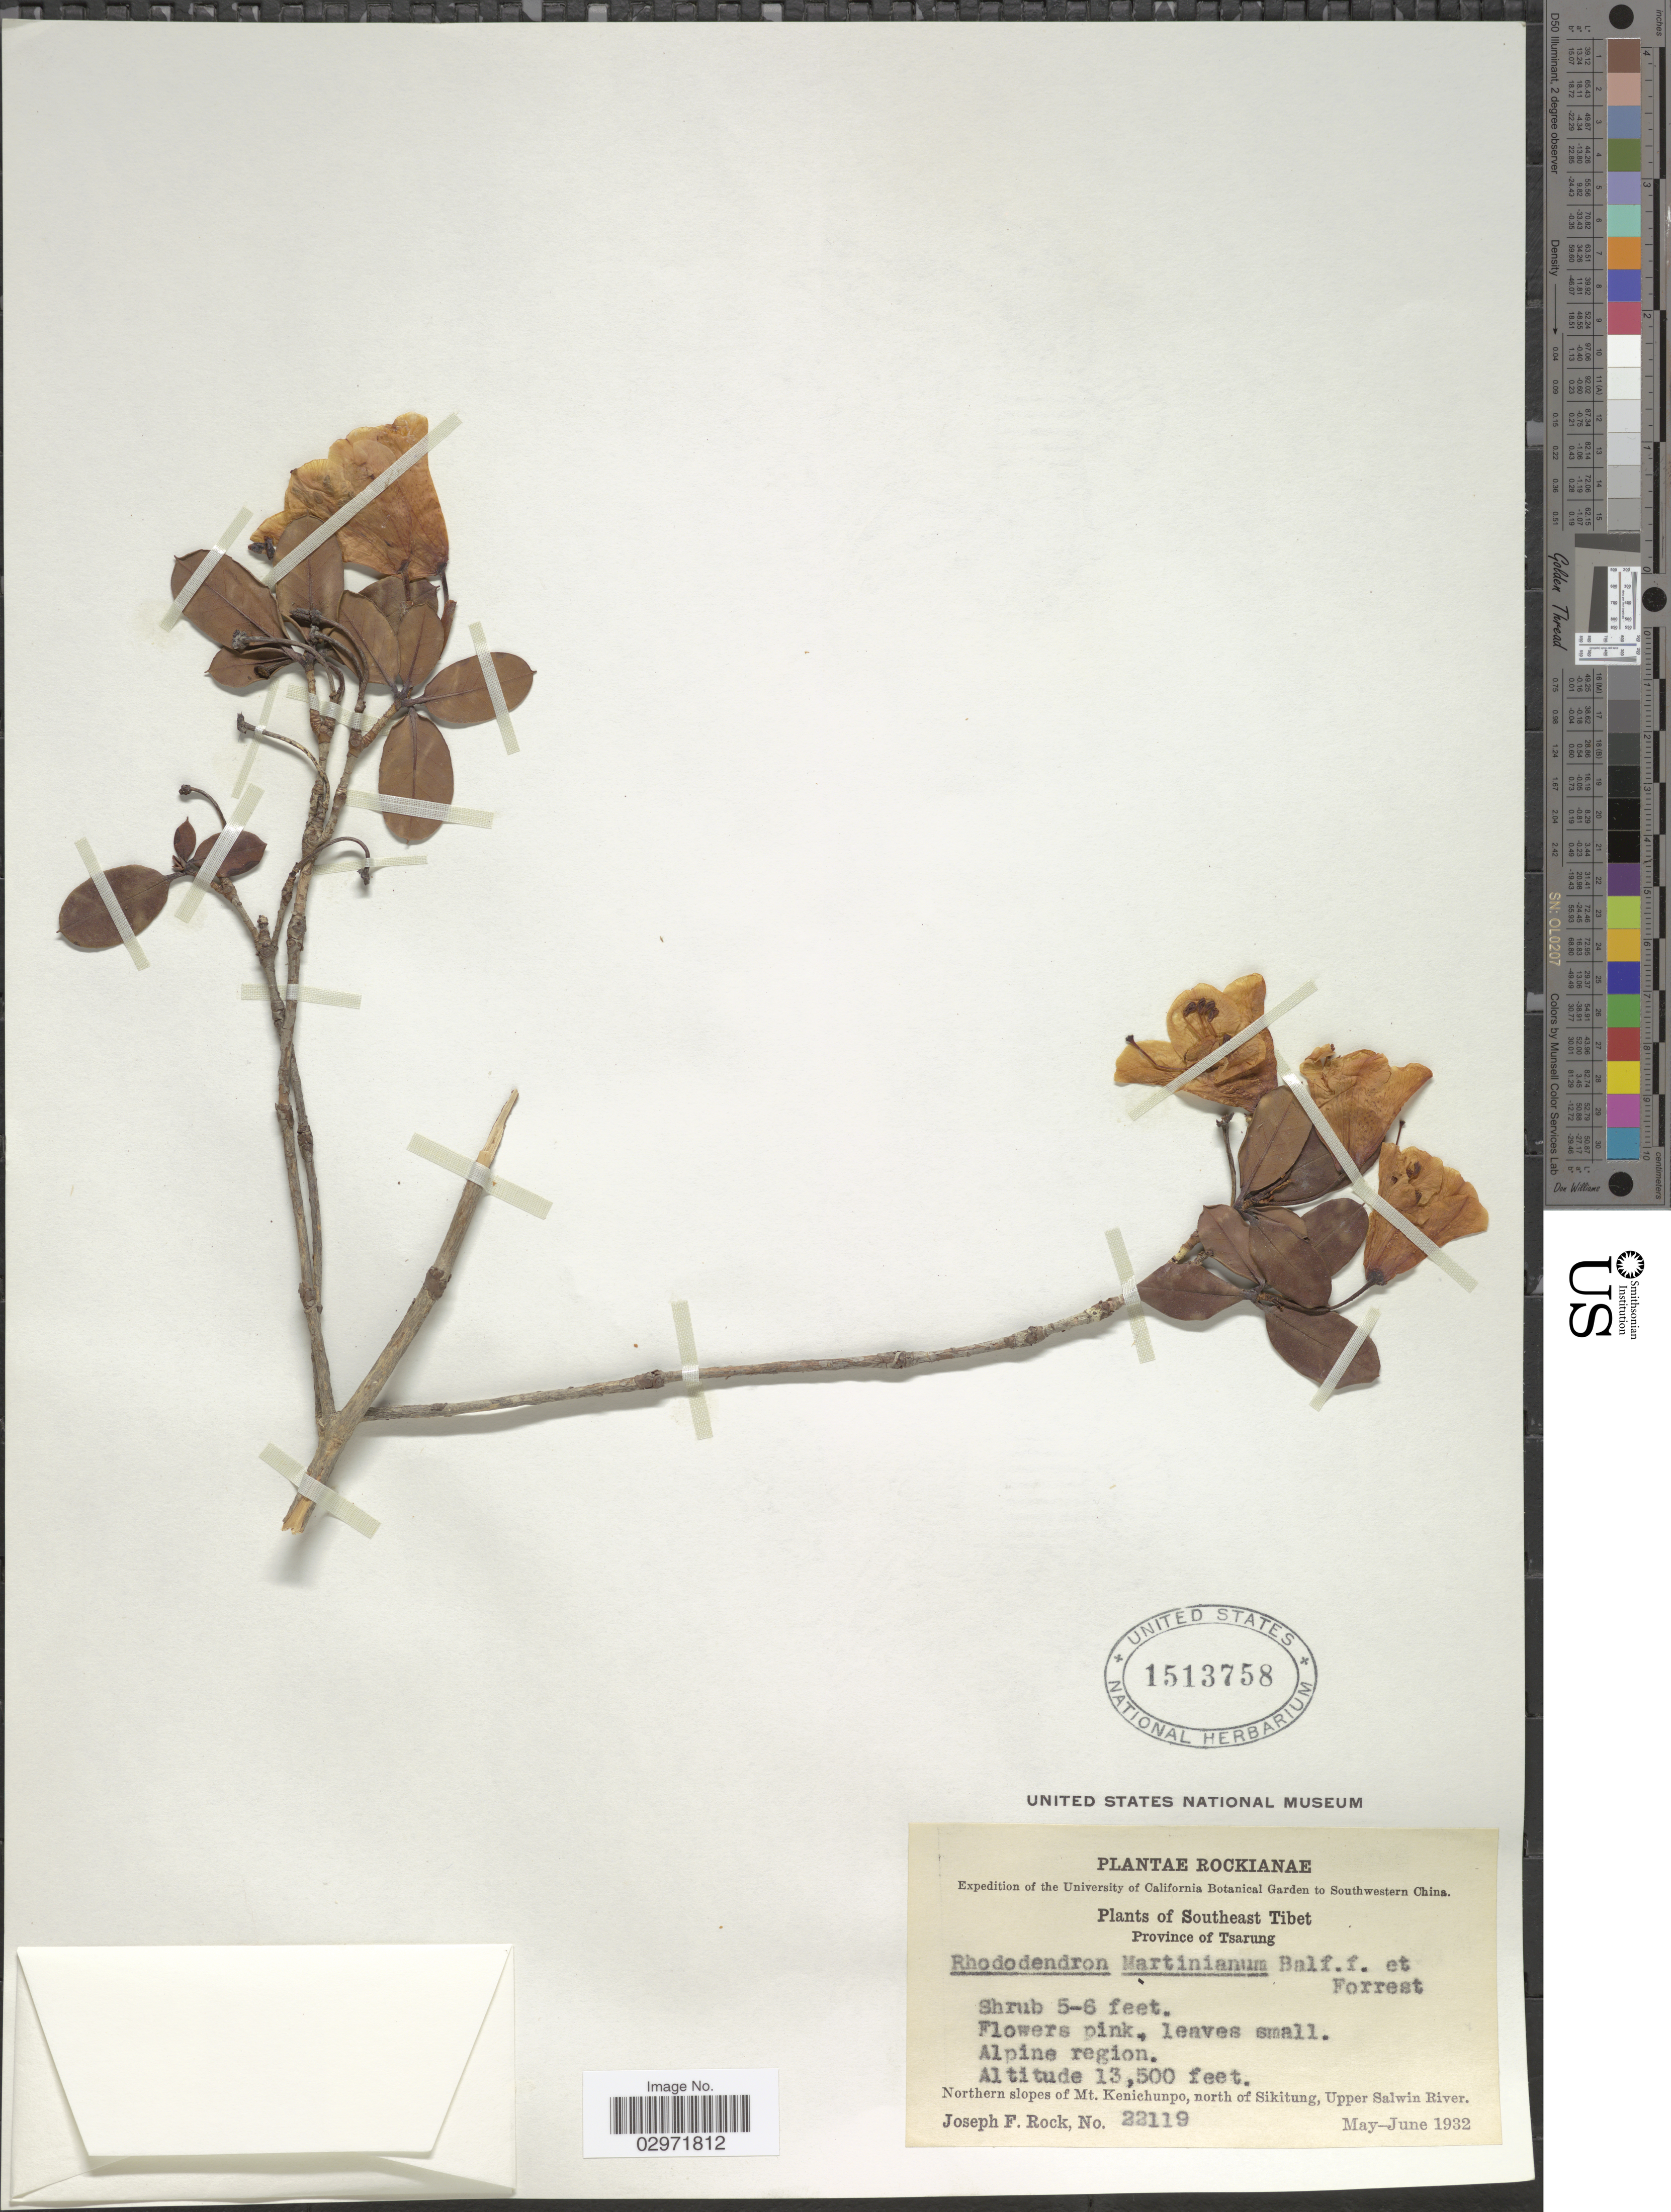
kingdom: Plantae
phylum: Tracheophyta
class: Magnoliopsida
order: Ericales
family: Ericaceae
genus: Rhododendron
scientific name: Rhododendron martinianum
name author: Balf. f. & Forrest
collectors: J. F. Rock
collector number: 22119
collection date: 1932-05/1932-06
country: China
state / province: Xizang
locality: Southwestern China. Southeast Tibet. Province of Tsarung. Alpine region. Northern slopes of Mt. Kenichunpo, north of Sikitung, Upper Salwin River.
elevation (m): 4115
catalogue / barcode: US 1513758